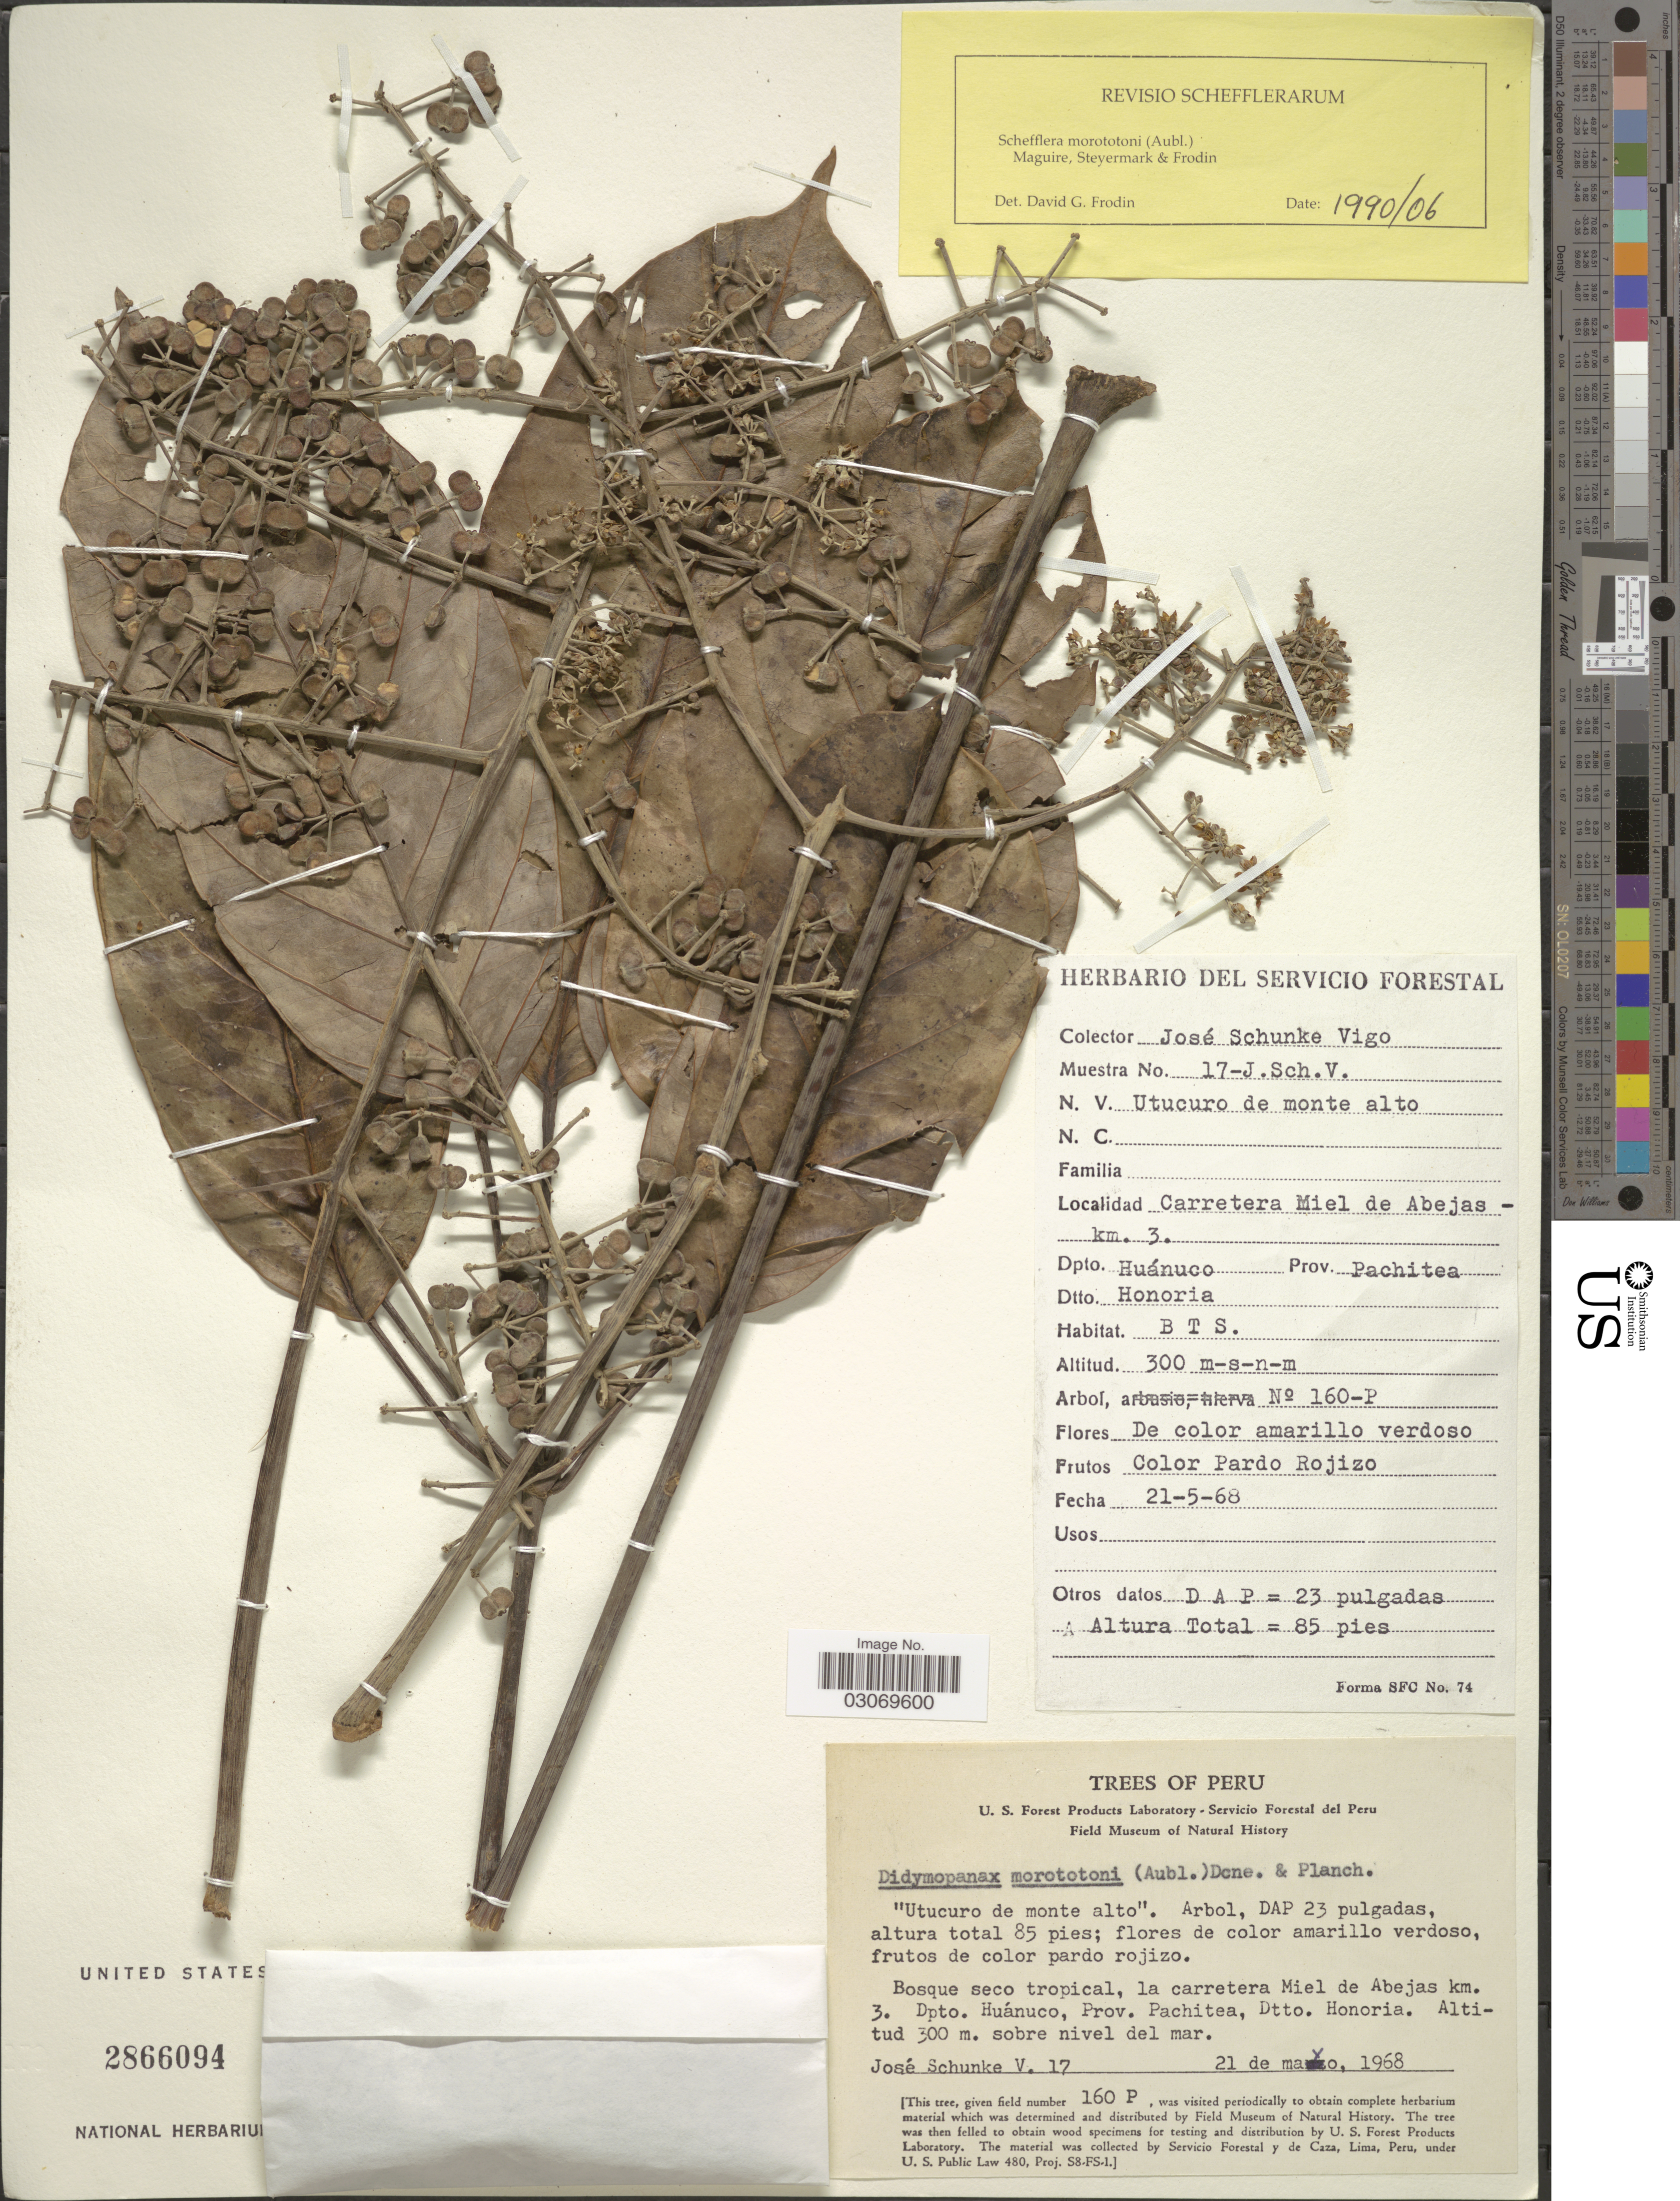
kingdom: Plantae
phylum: Tracheophyta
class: Magnoliopsida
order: Apiales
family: Araliaceae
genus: Schefflera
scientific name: Schefflera morototoni (Aubl.) Maguire, Steyerm. & Frodin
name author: (Aubl.) Maguire et al.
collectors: J. Schunke Vigo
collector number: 17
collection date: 1968-05-21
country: Peru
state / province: Huánuco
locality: Bosque seco tropical, la carretera Miel de Abejas km. 3. Dpto. Huánuco, Prov. Pachitea, Dtto. Honoria.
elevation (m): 300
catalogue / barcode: US 2866094